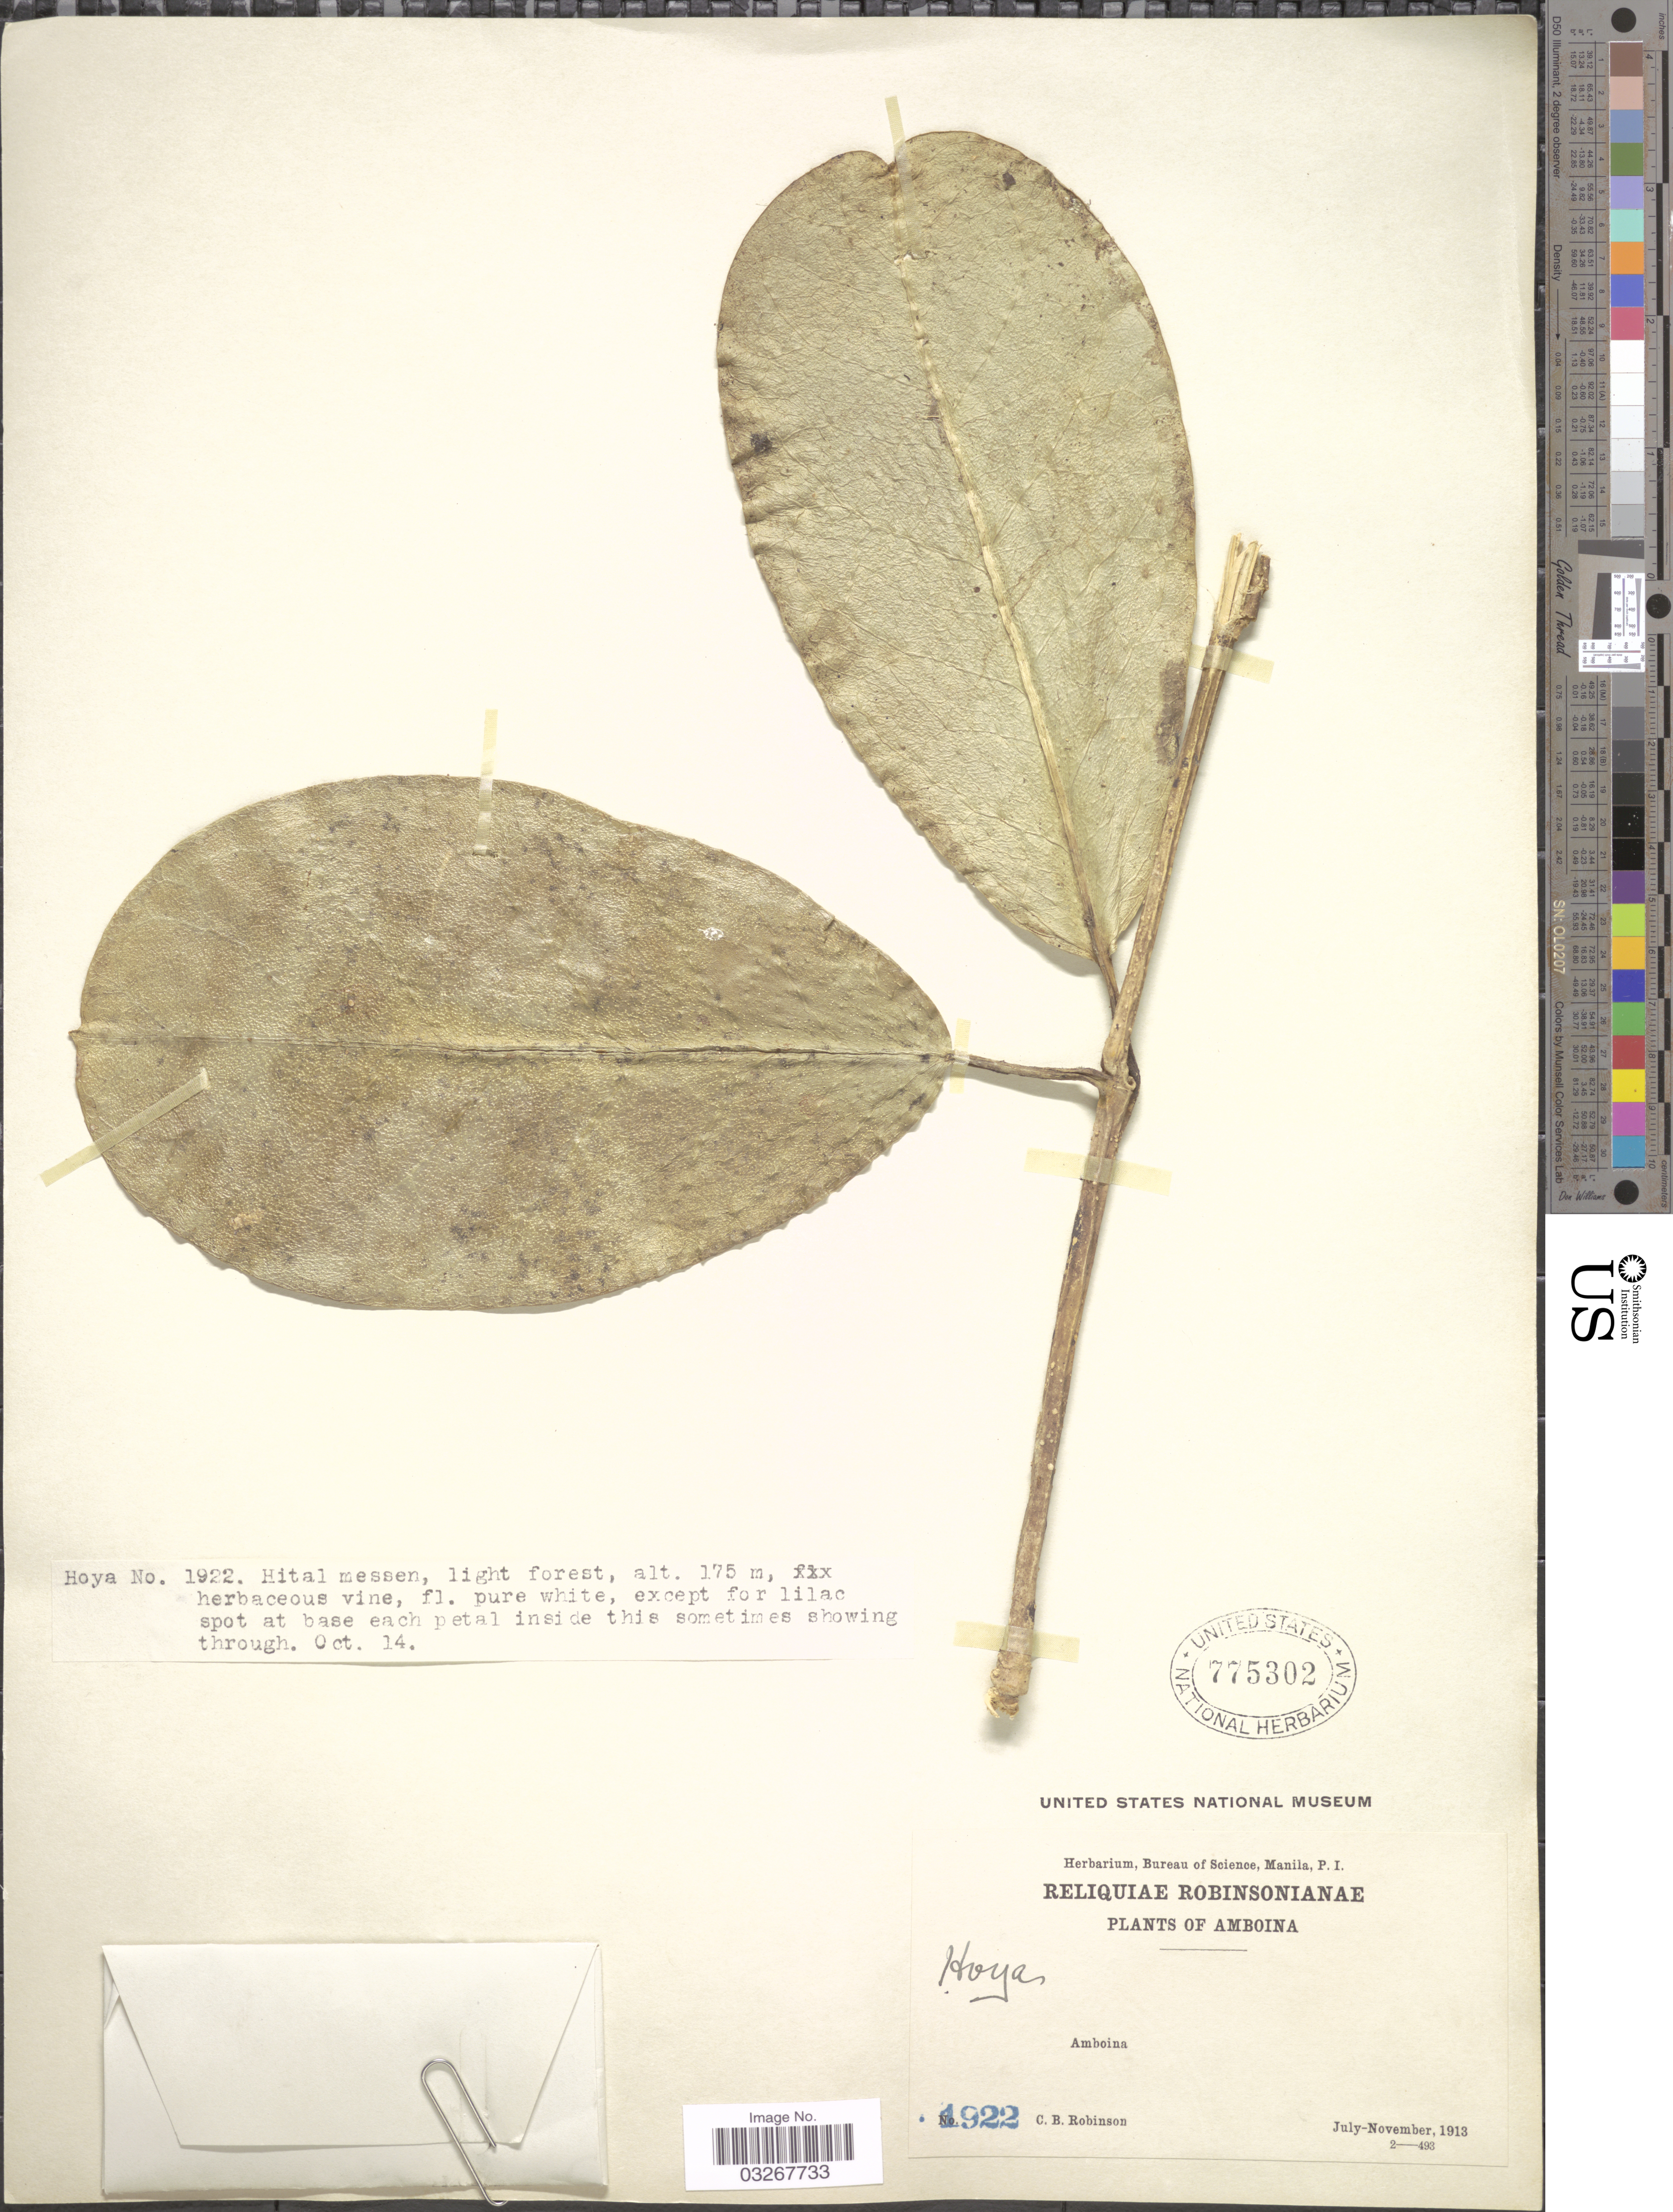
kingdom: Plantae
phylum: Tracheophyta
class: Magnoliopsida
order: Gentianales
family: Apocynaceae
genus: Hoya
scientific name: Hoya sp.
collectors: C. Robinson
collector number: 1922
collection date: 1913-10-14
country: Indonesia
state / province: Maluku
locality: Amboina. Hital messen [unsure placement]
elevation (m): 175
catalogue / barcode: US 775302